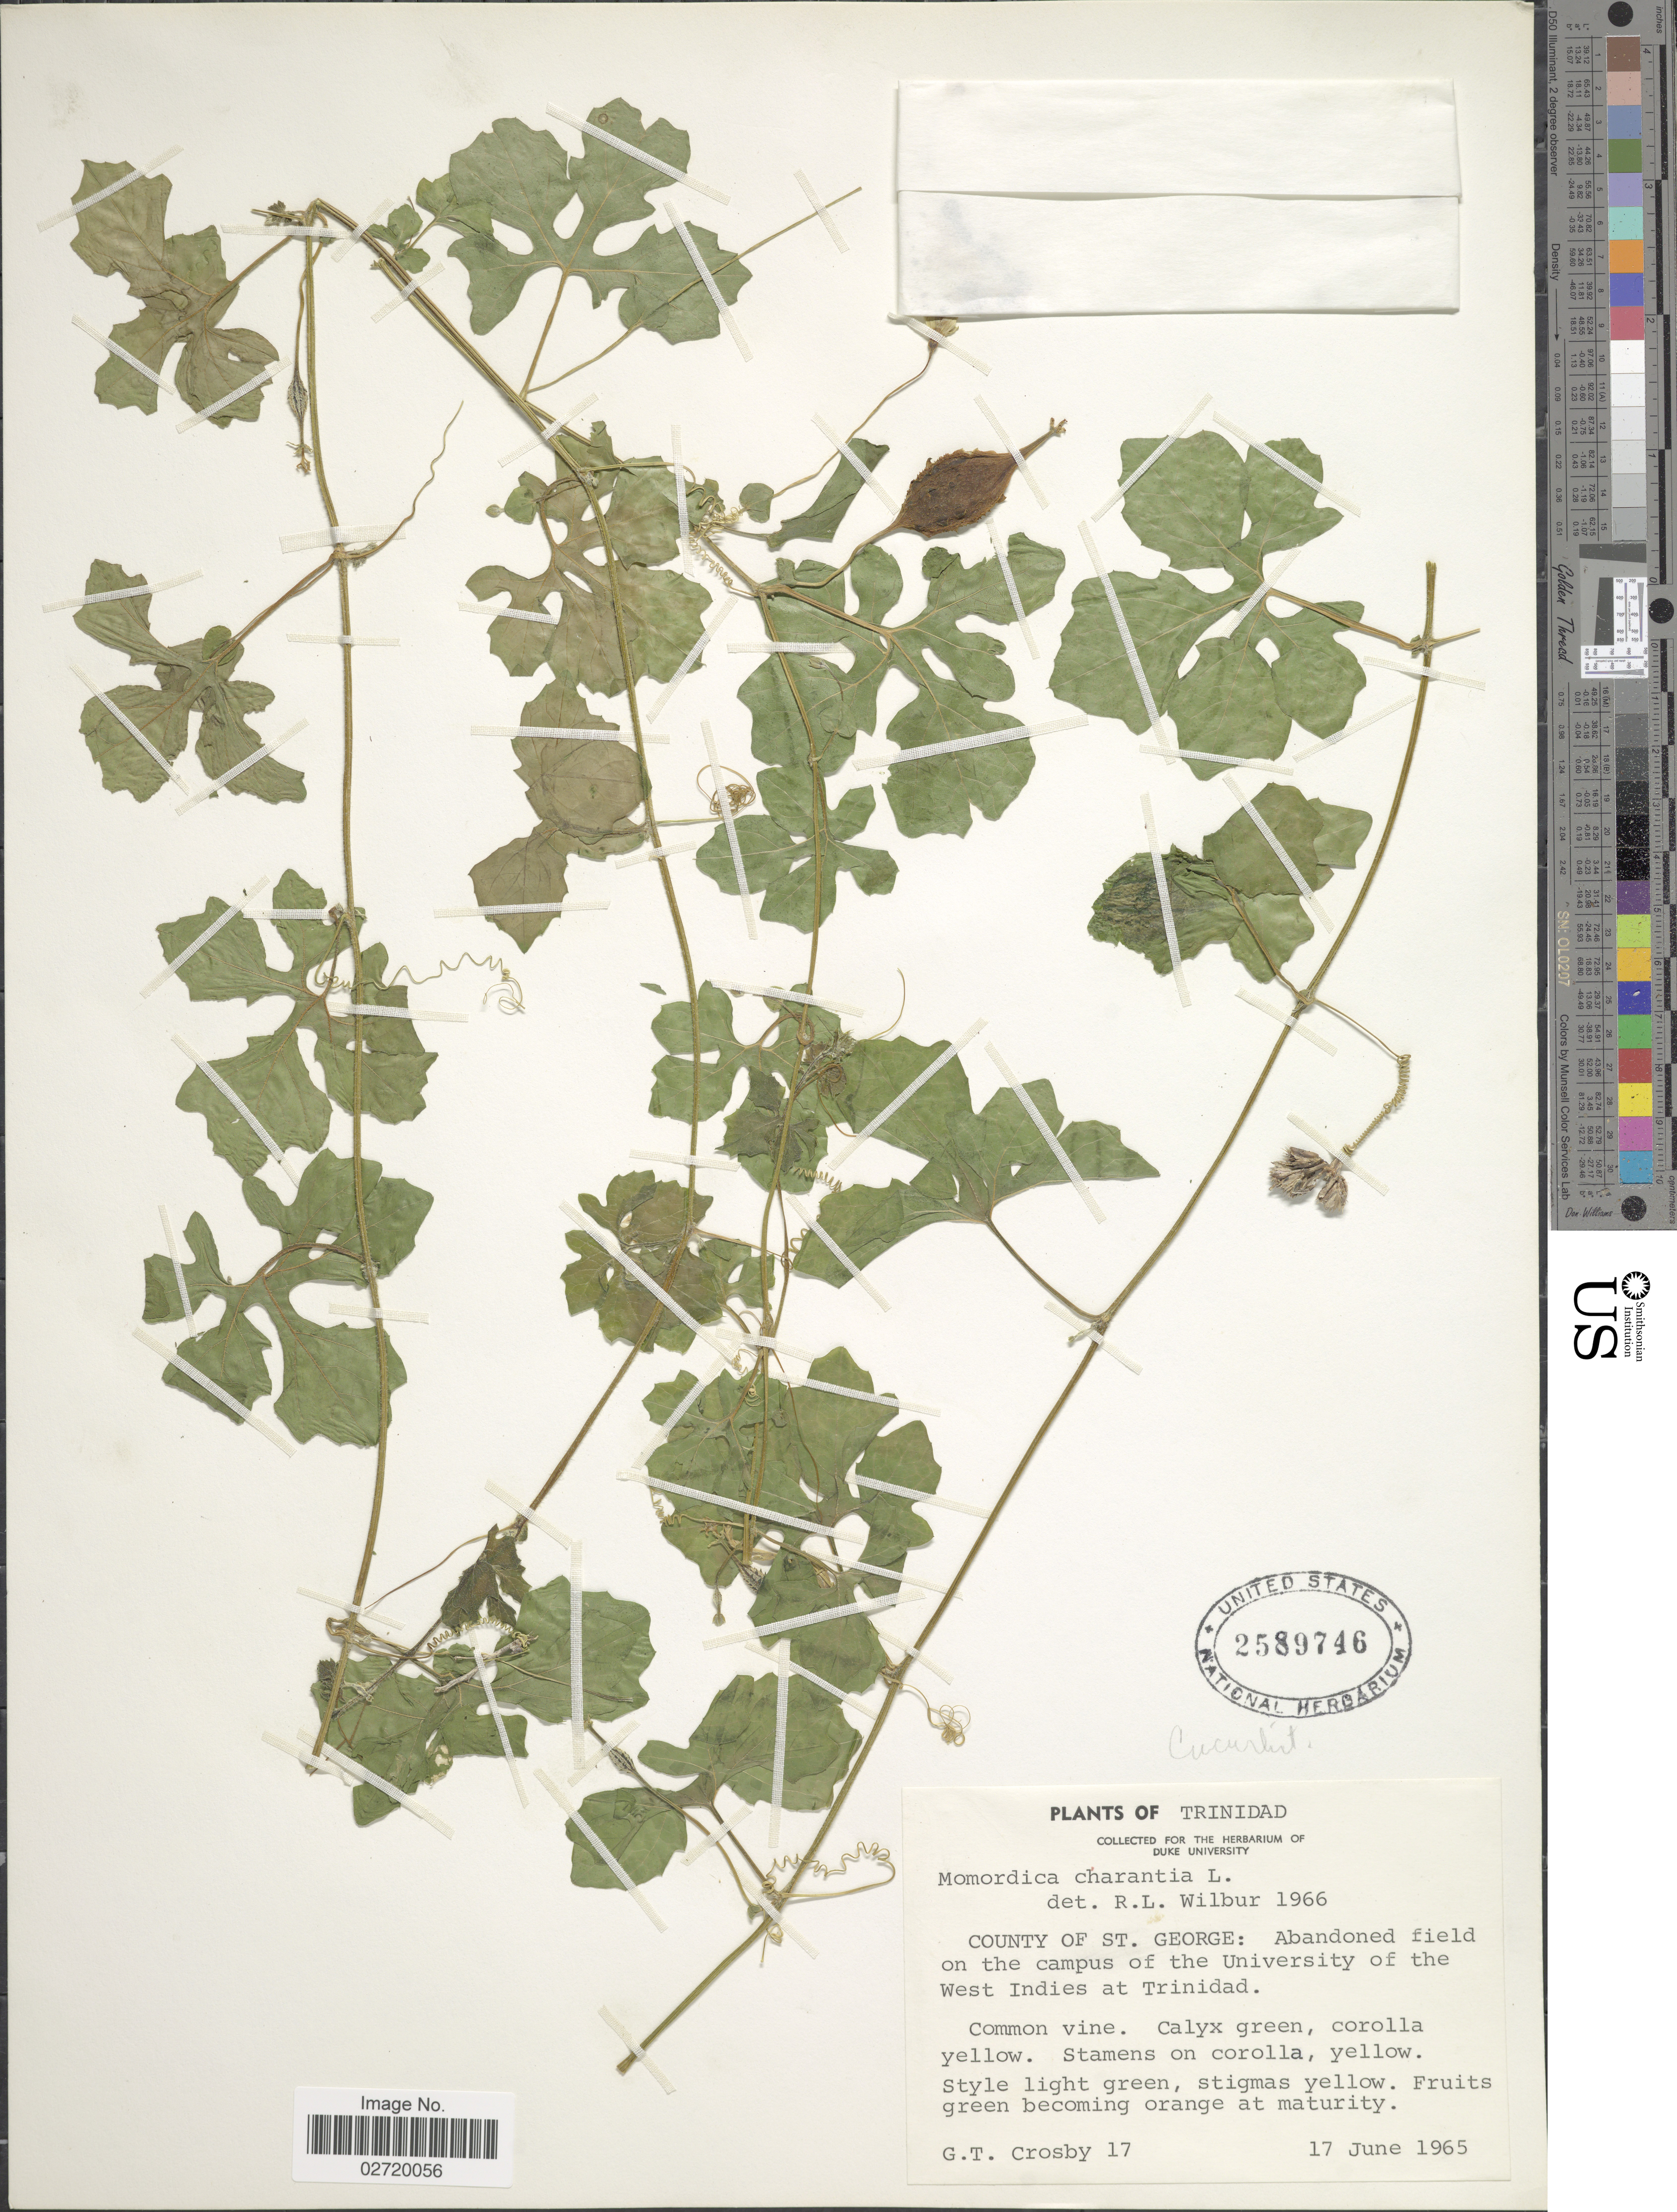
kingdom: Plantae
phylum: Tracheophyta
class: Magnoliopsida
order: Cucurbitales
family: Cucurbitaceae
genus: Momordica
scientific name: Momordica charantia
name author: L.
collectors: G. T. Crosby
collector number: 17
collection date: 1965-06-17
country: Trinidad and Tobago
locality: Trinidad. County of St. George: Abandoned field on the campus of the University of the West Indies at Trinidad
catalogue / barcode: US 2589746